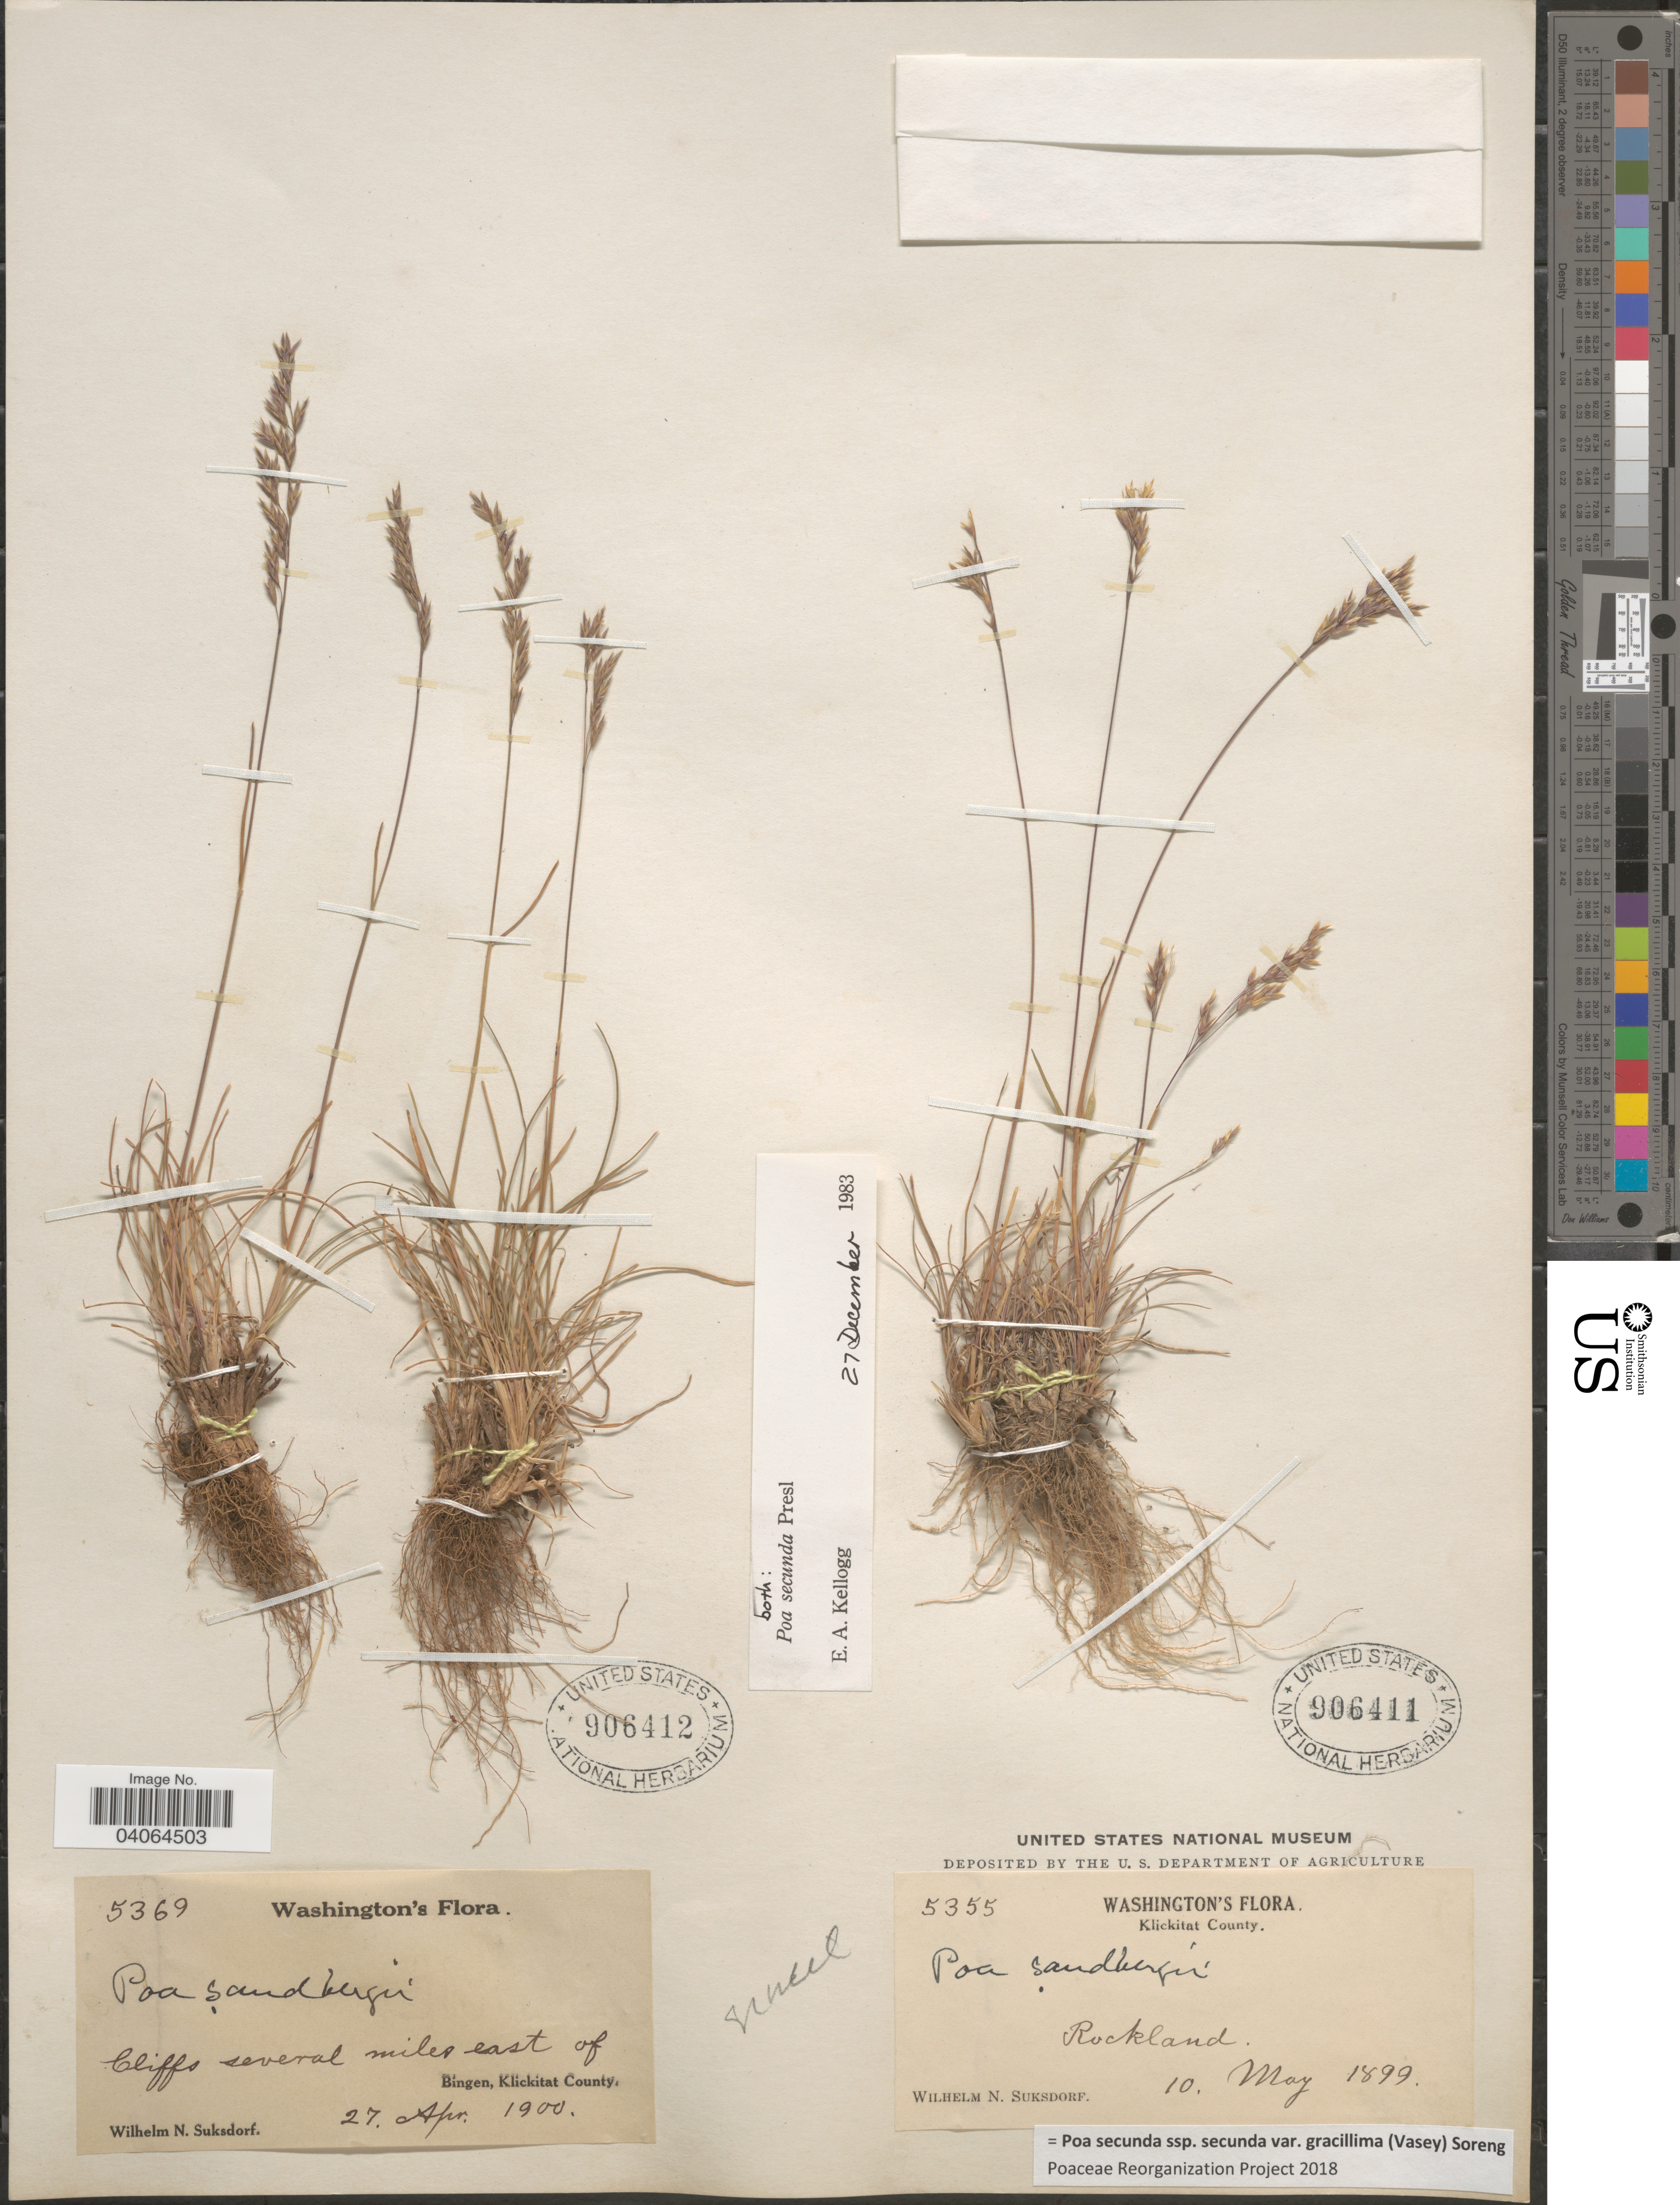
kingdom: Plantae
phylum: Tracheophyta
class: Liliopsida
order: Poales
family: Poaceae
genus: Poa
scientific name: Poa secunda subsp. secunda var. gracillima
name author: (Vasey) Soreng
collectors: W. N. Suksdorf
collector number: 5369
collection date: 1900-04-27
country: United States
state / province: Washington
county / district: Klickitat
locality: Cliffs several miles east of Bingen, Klickitat County.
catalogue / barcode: US 906412-2